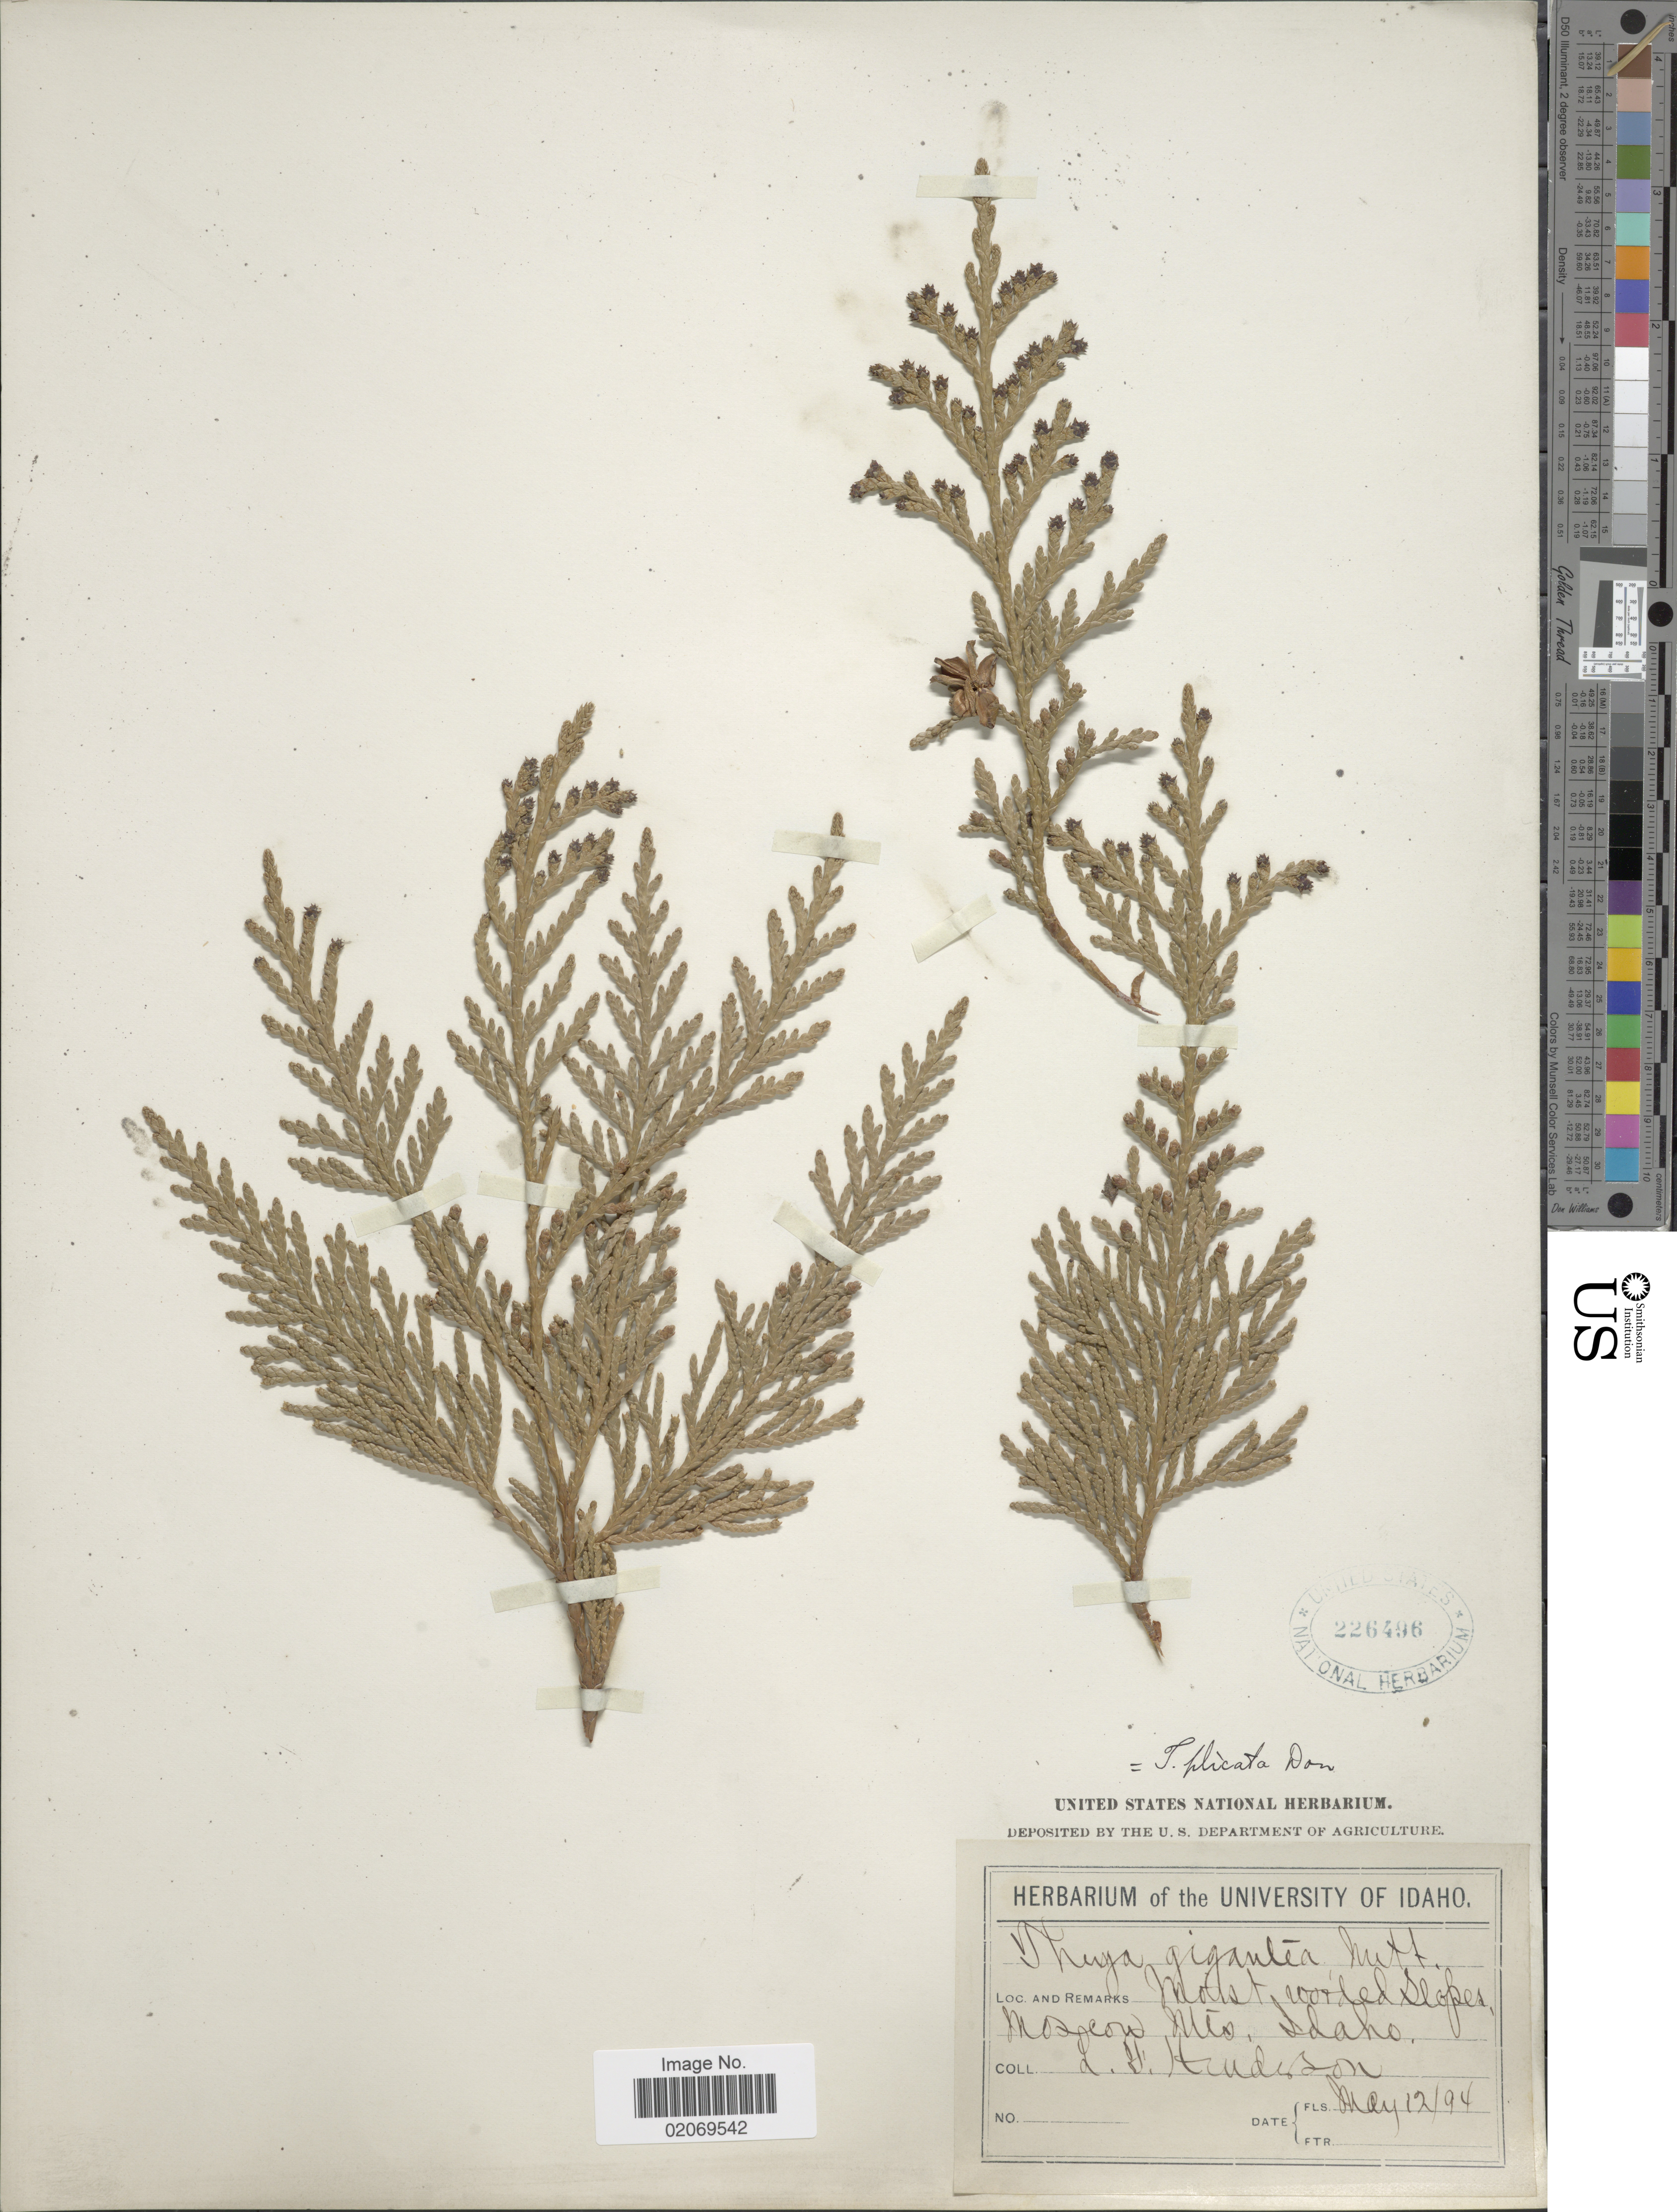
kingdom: Plantae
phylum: Tracheophyta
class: Pinopsida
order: Pinales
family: Cupressaceae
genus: Thuja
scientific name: Thuja plicata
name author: Donn & D. Don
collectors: L. Henderson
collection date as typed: Transcribed d/m/y: 12/5/94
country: United States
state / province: Idaho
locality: Moist wooded slopes Moscow Mts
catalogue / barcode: US 226496